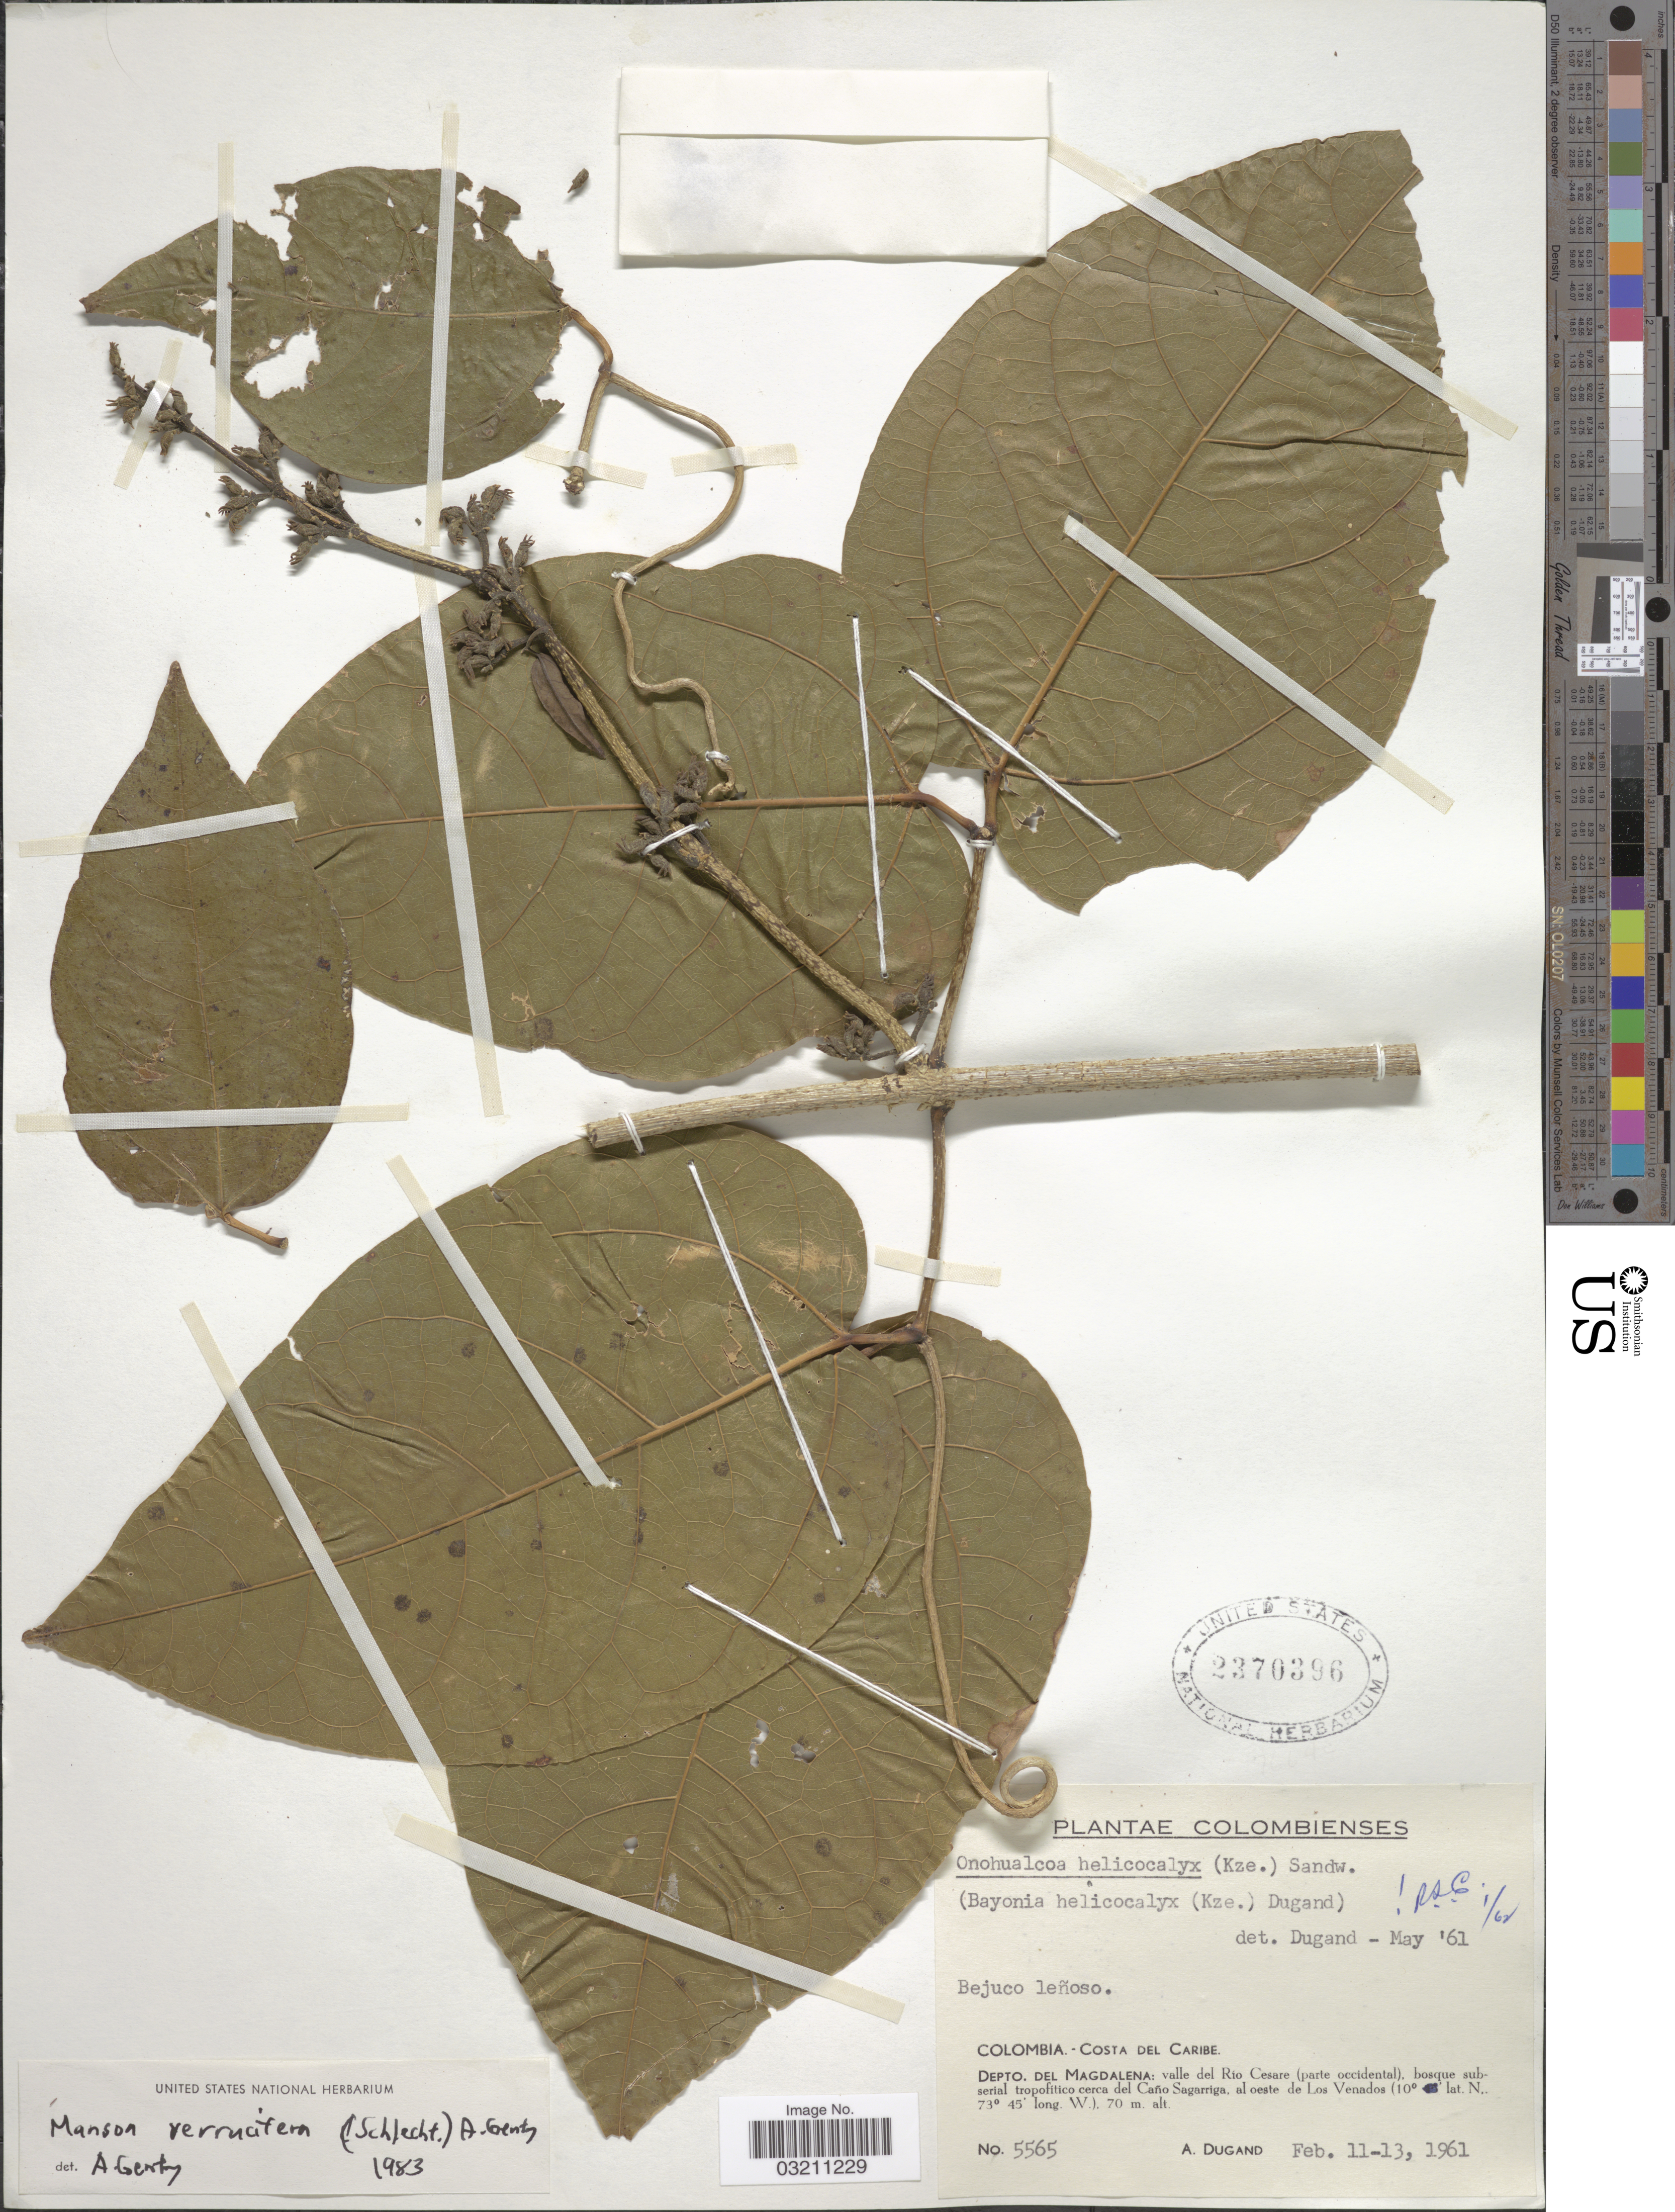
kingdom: Plantae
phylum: Tracheophyta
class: Magnoliopsida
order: Lamiales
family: Bignoniaceae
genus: Mansoa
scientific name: Mansoa verrucifera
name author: (Schltdl.) A.H. Gentry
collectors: A. Dugand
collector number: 5565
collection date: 1961-02-11/1961-02-13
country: Colombia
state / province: Magdalena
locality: Costa Del Caribe. Depto. Del Magdalena: valle del Rio Cesare (parte occidental), bosque subserial tropofitico cerca del Caño Sagarriga, al oeste de Los Venados.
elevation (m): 70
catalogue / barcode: US 2370396